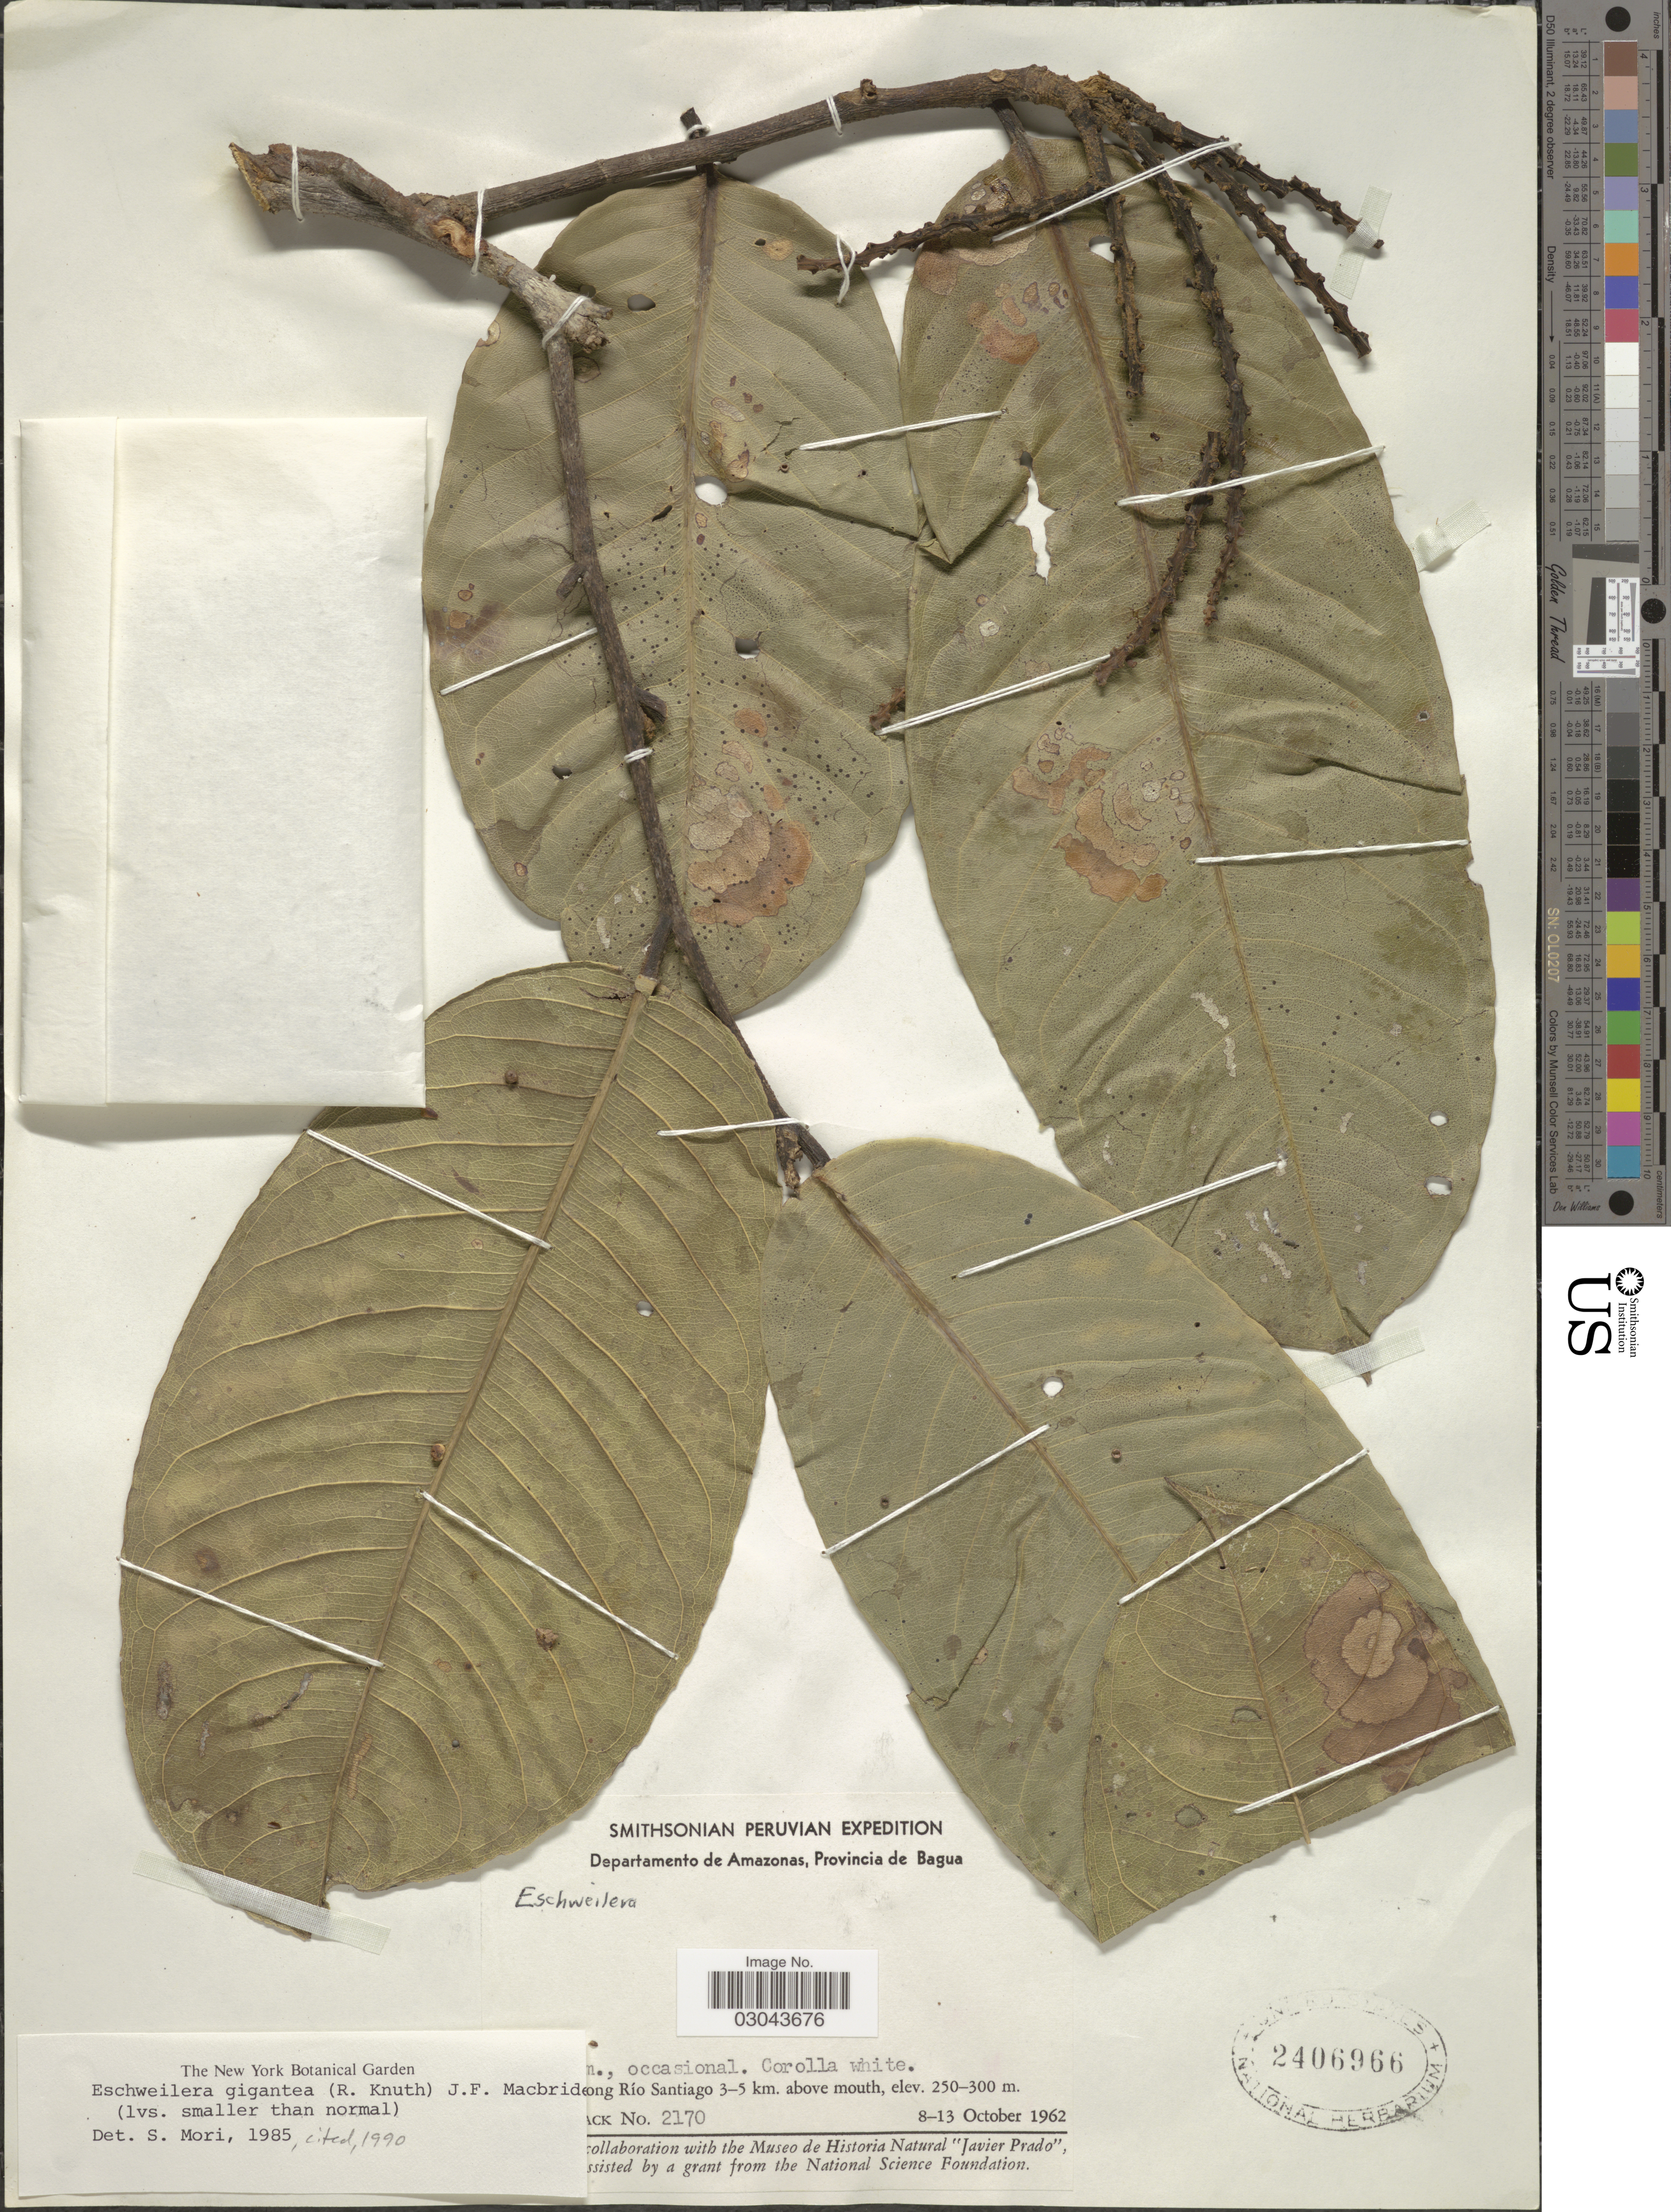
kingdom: Plantae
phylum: Tracheophyta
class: Magnoliopsida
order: Ericales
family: Lecythidaceae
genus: Eschweilera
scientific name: Eschweilera gigantea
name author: (R. Knuth) J.F. Macbr.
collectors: J. J. Wurdack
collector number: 2170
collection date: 1962-10-08/1962-10-13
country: Peru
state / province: Amazonas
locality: Departamento de Amazonas, Provincia de Bagua. [illegible text]ong Río Santiago 3-5 km. above mouth.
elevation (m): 250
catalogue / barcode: US 2406966